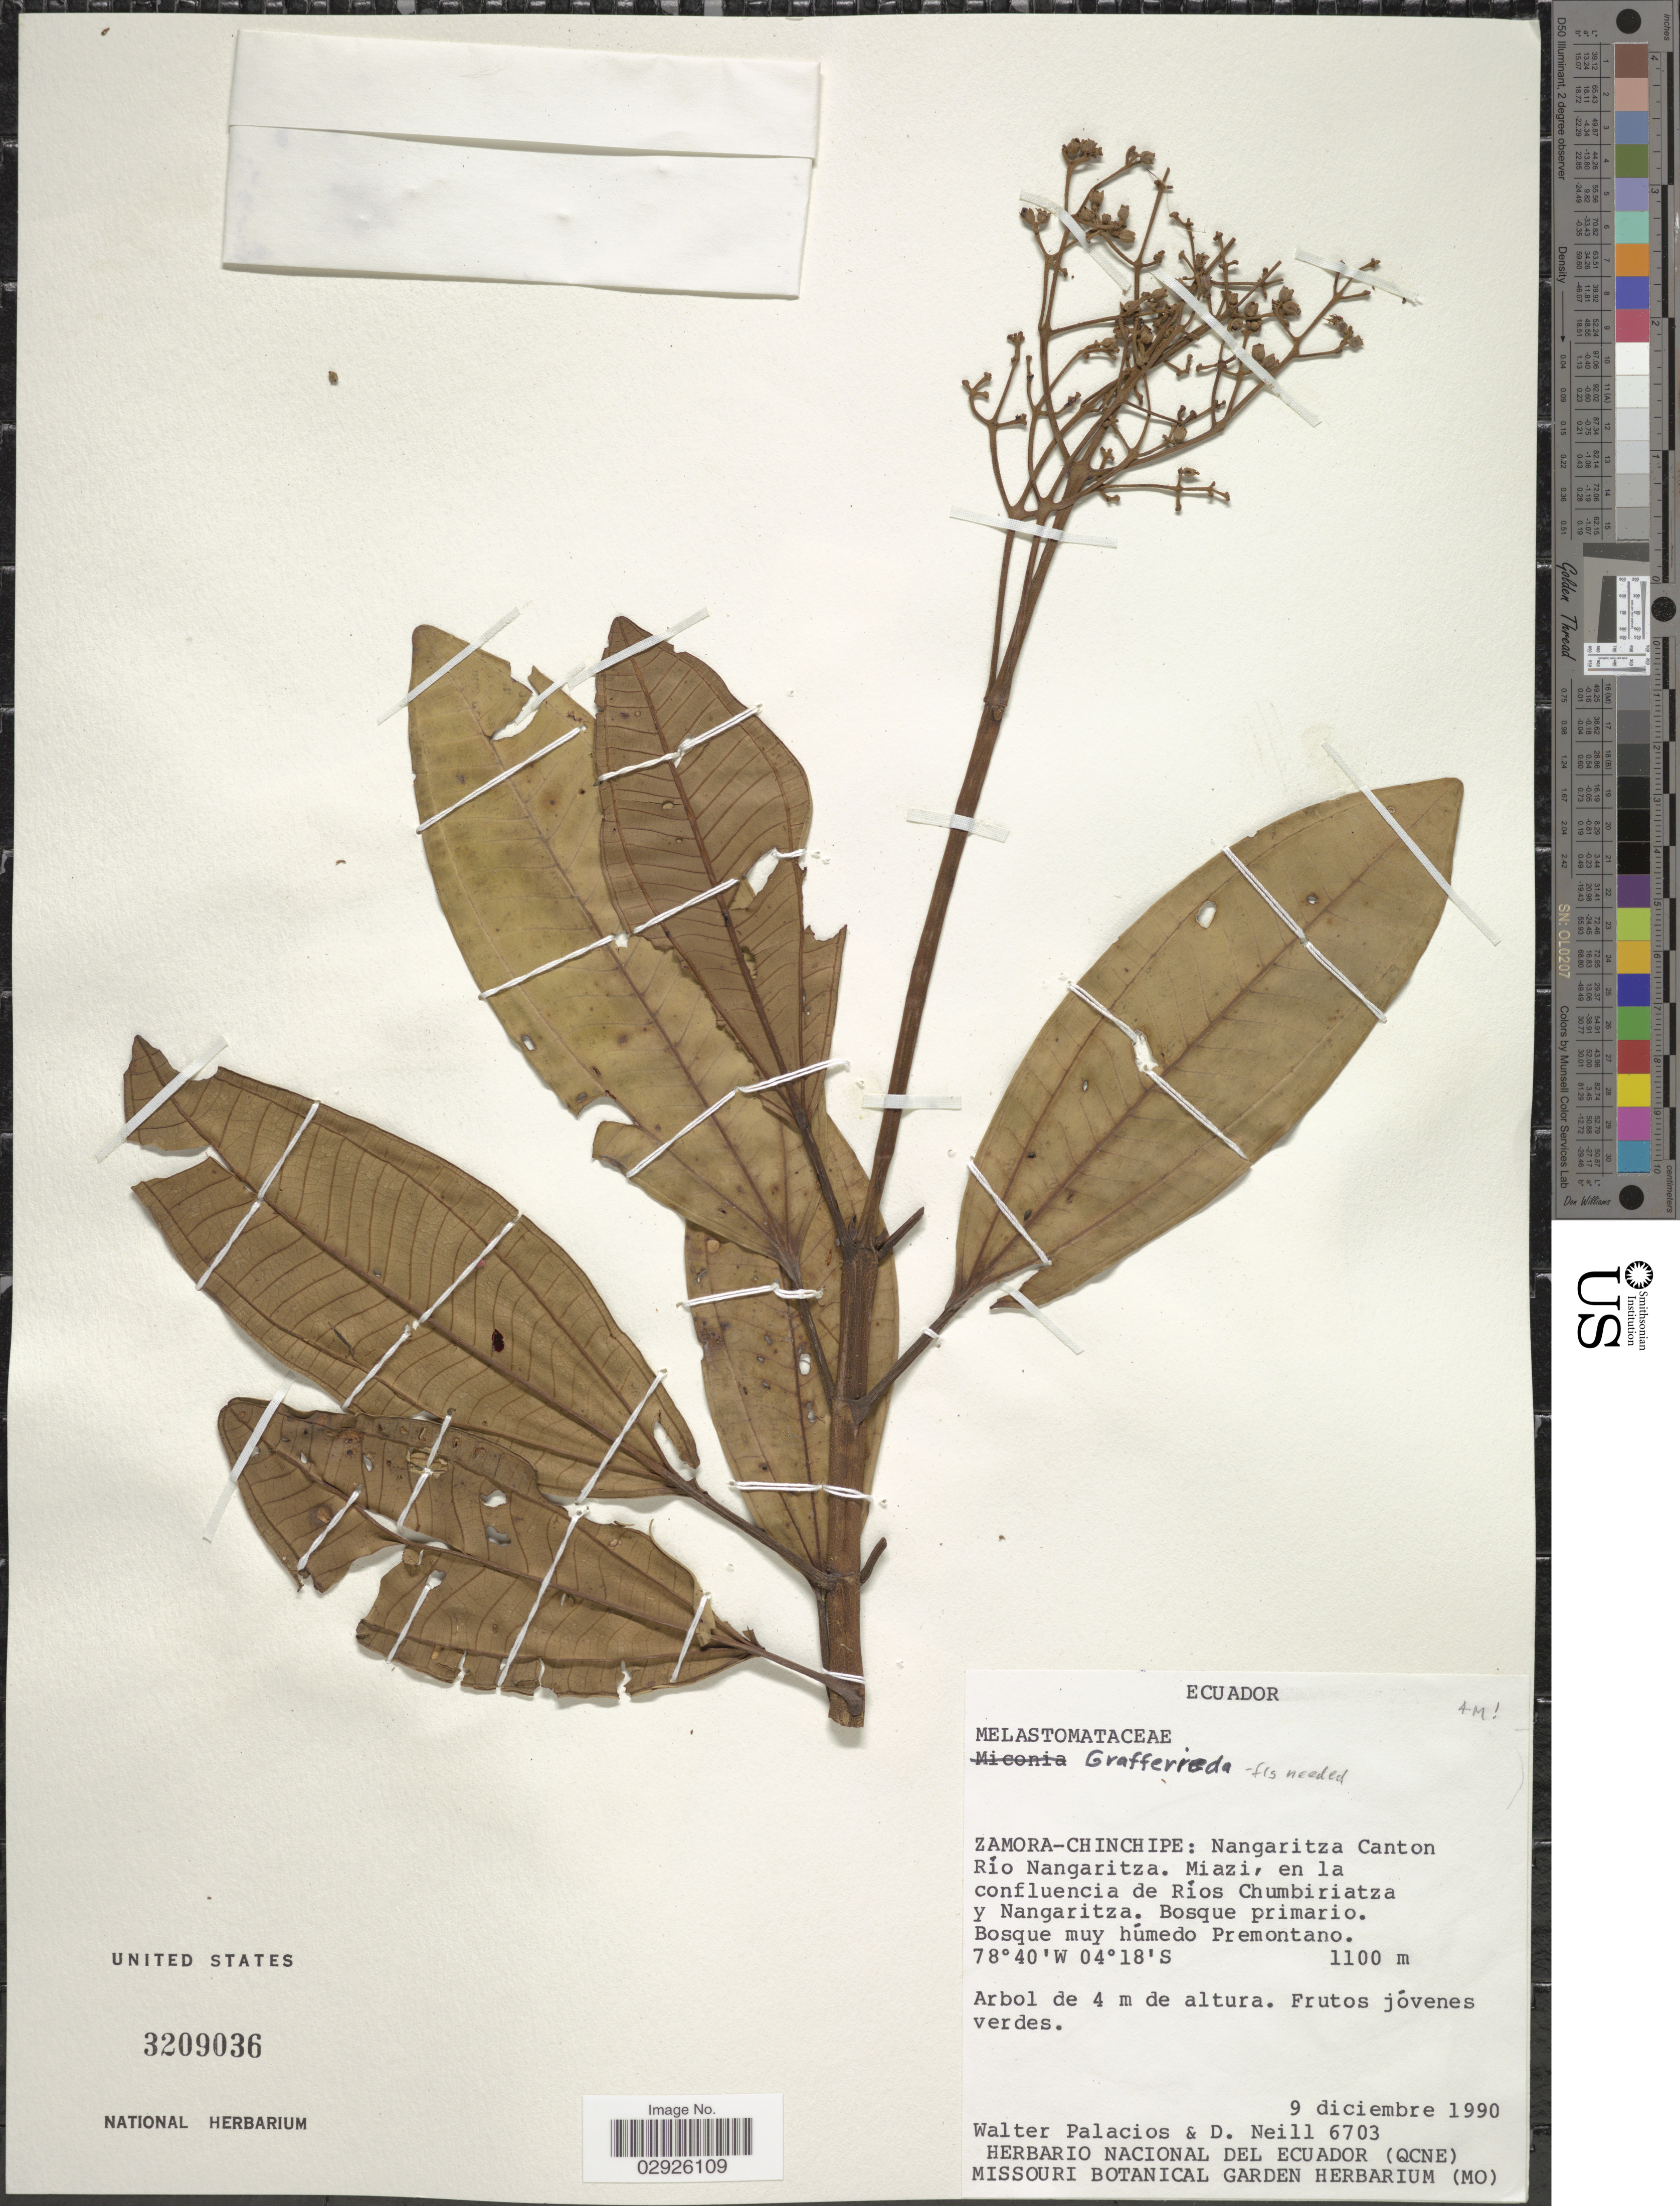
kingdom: Plantae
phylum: Tracheophyta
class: Magnoliopsida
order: Myrtales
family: Melastomataceae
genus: Graffenrieda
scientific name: Graffenrieda sp.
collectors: W. Palacios & D. Neill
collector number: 6703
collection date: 1990-12-09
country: Ecuador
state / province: Zamora-Chinchipe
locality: Nangaritza Canton. Río Nangaritza. Miazi, en la confluencia de Ríos Chumbiriatza y Nangaritza.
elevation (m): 1100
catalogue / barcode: US 3209036